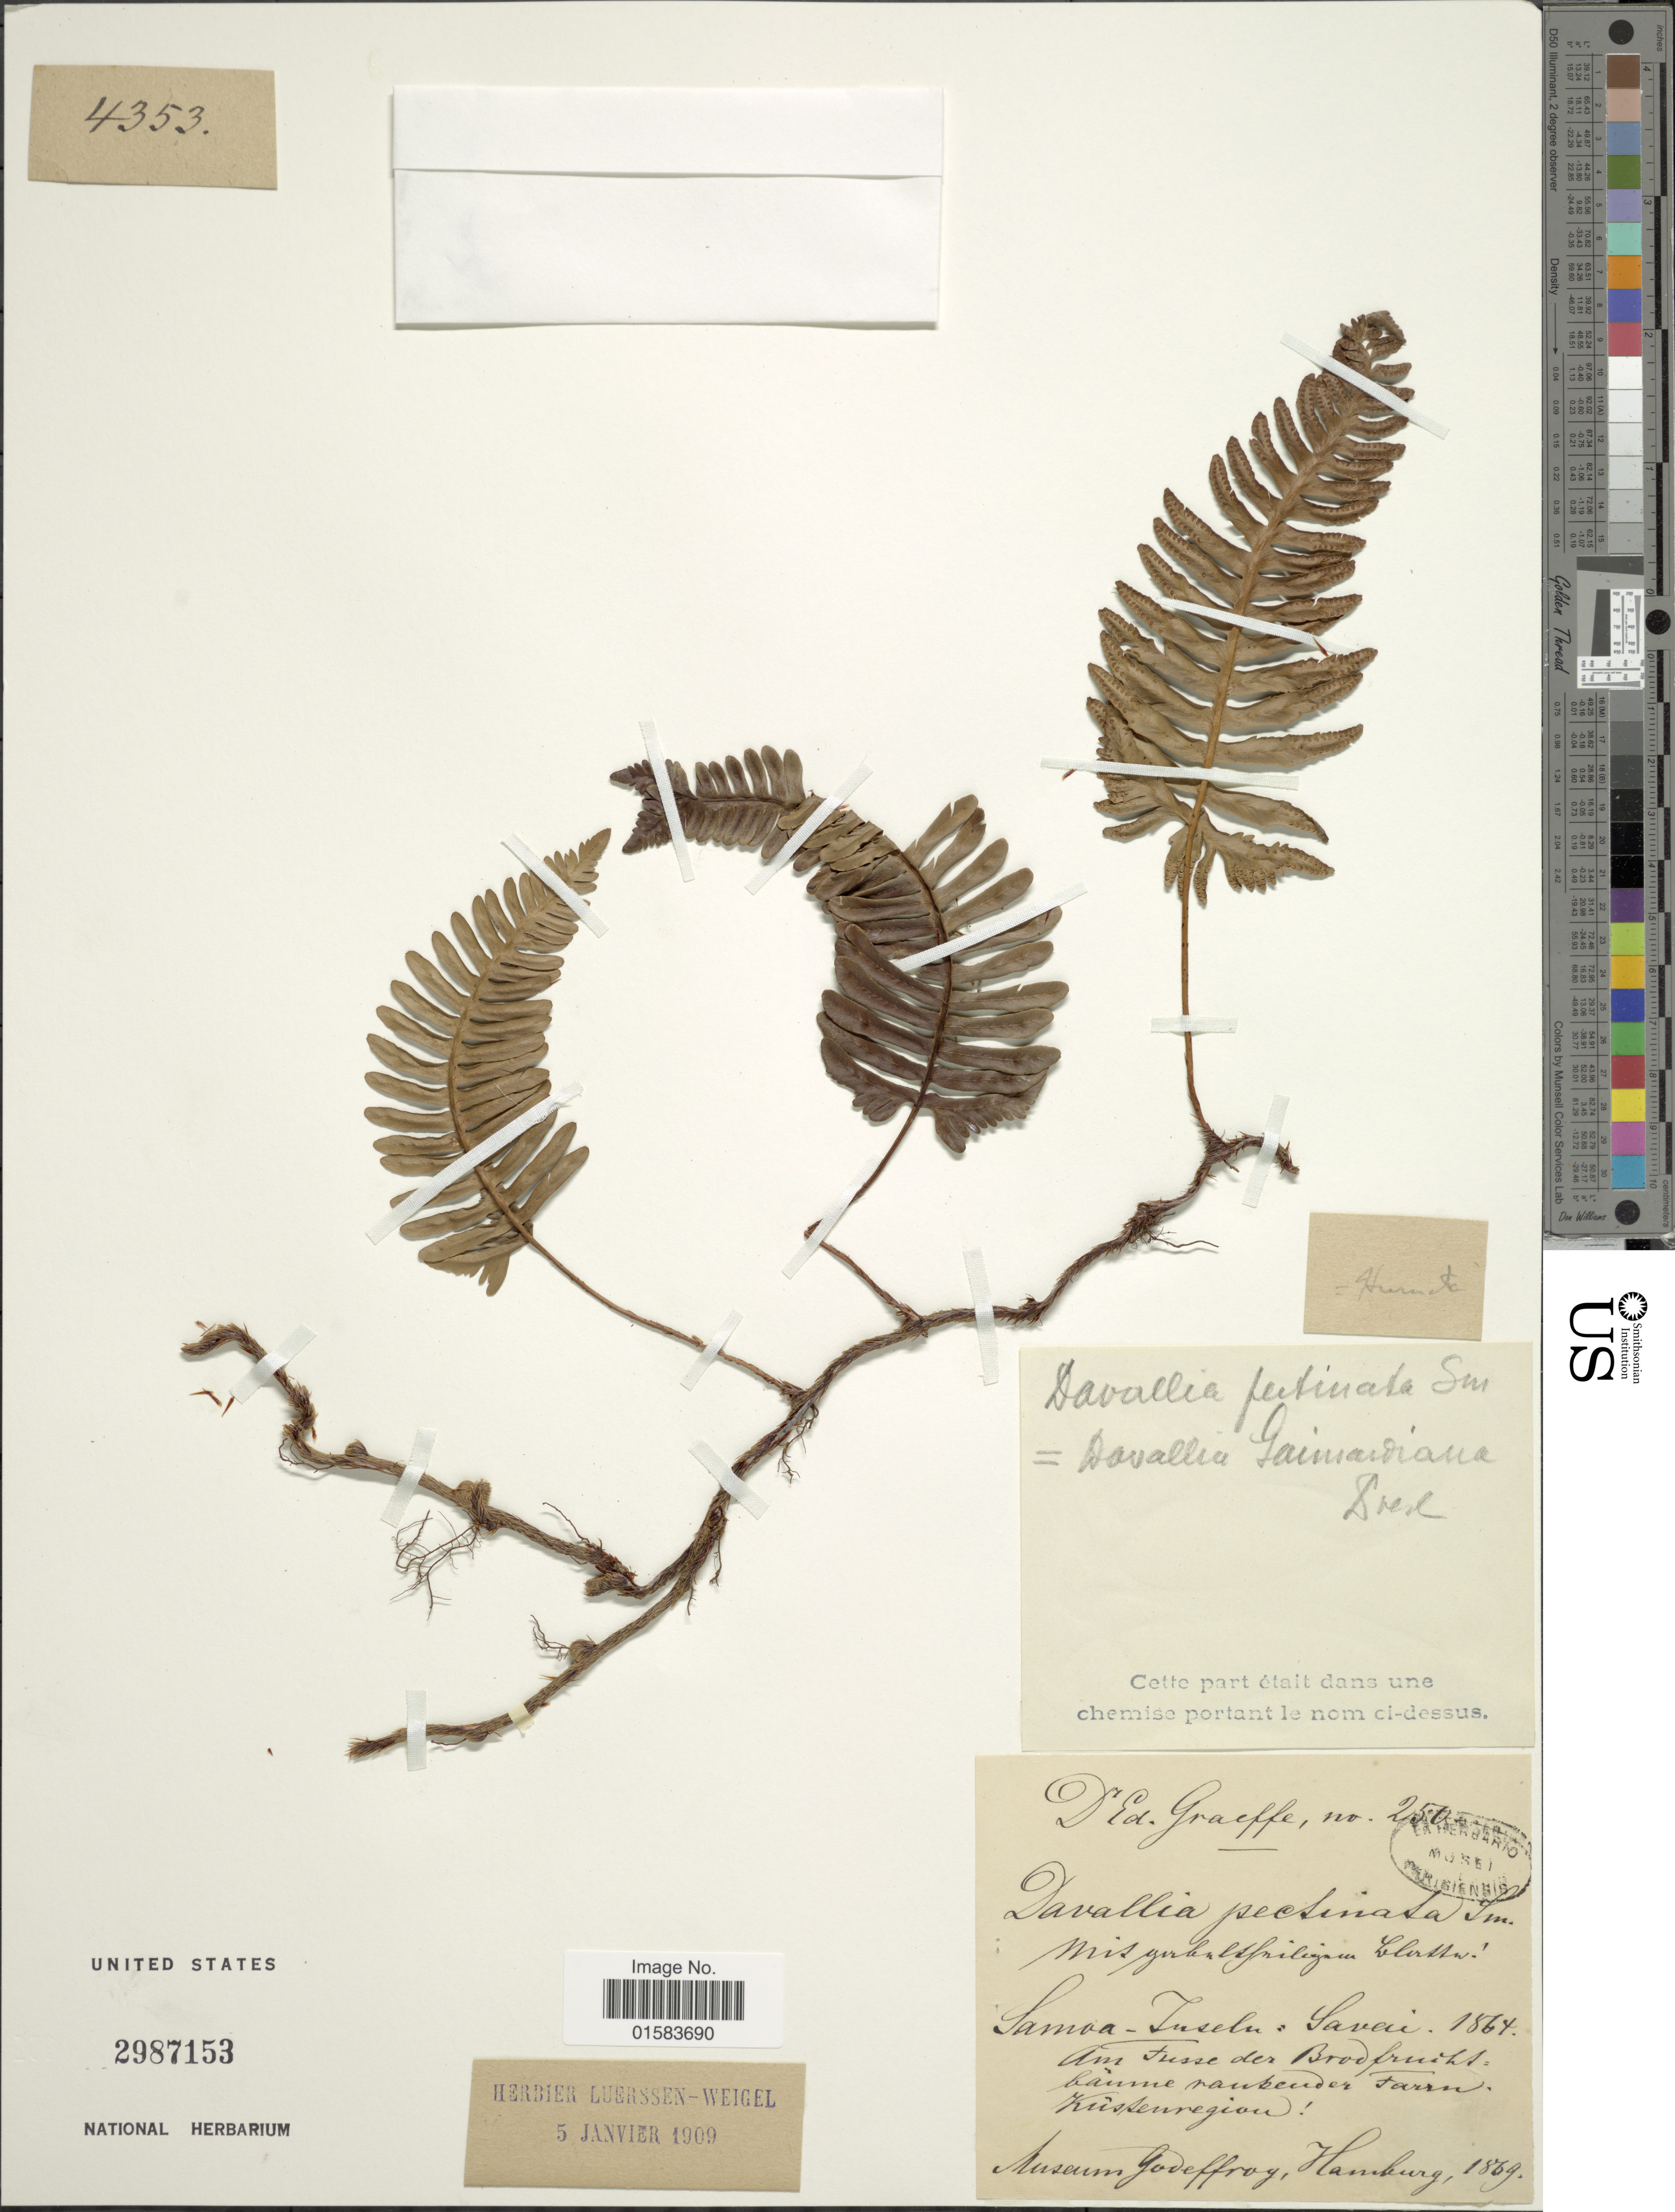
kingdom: Plantae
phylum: Tracheophyta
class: Polypodiopsida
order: Polypodiales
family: Davalliaceae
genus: Davallia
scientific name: Davallia pectinata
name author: Sm.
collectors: E. Graeffe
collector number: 250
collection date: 1864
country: Samoa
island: Savai'i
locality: Samoa-Inselu: Savaii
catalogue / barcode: US 2987153